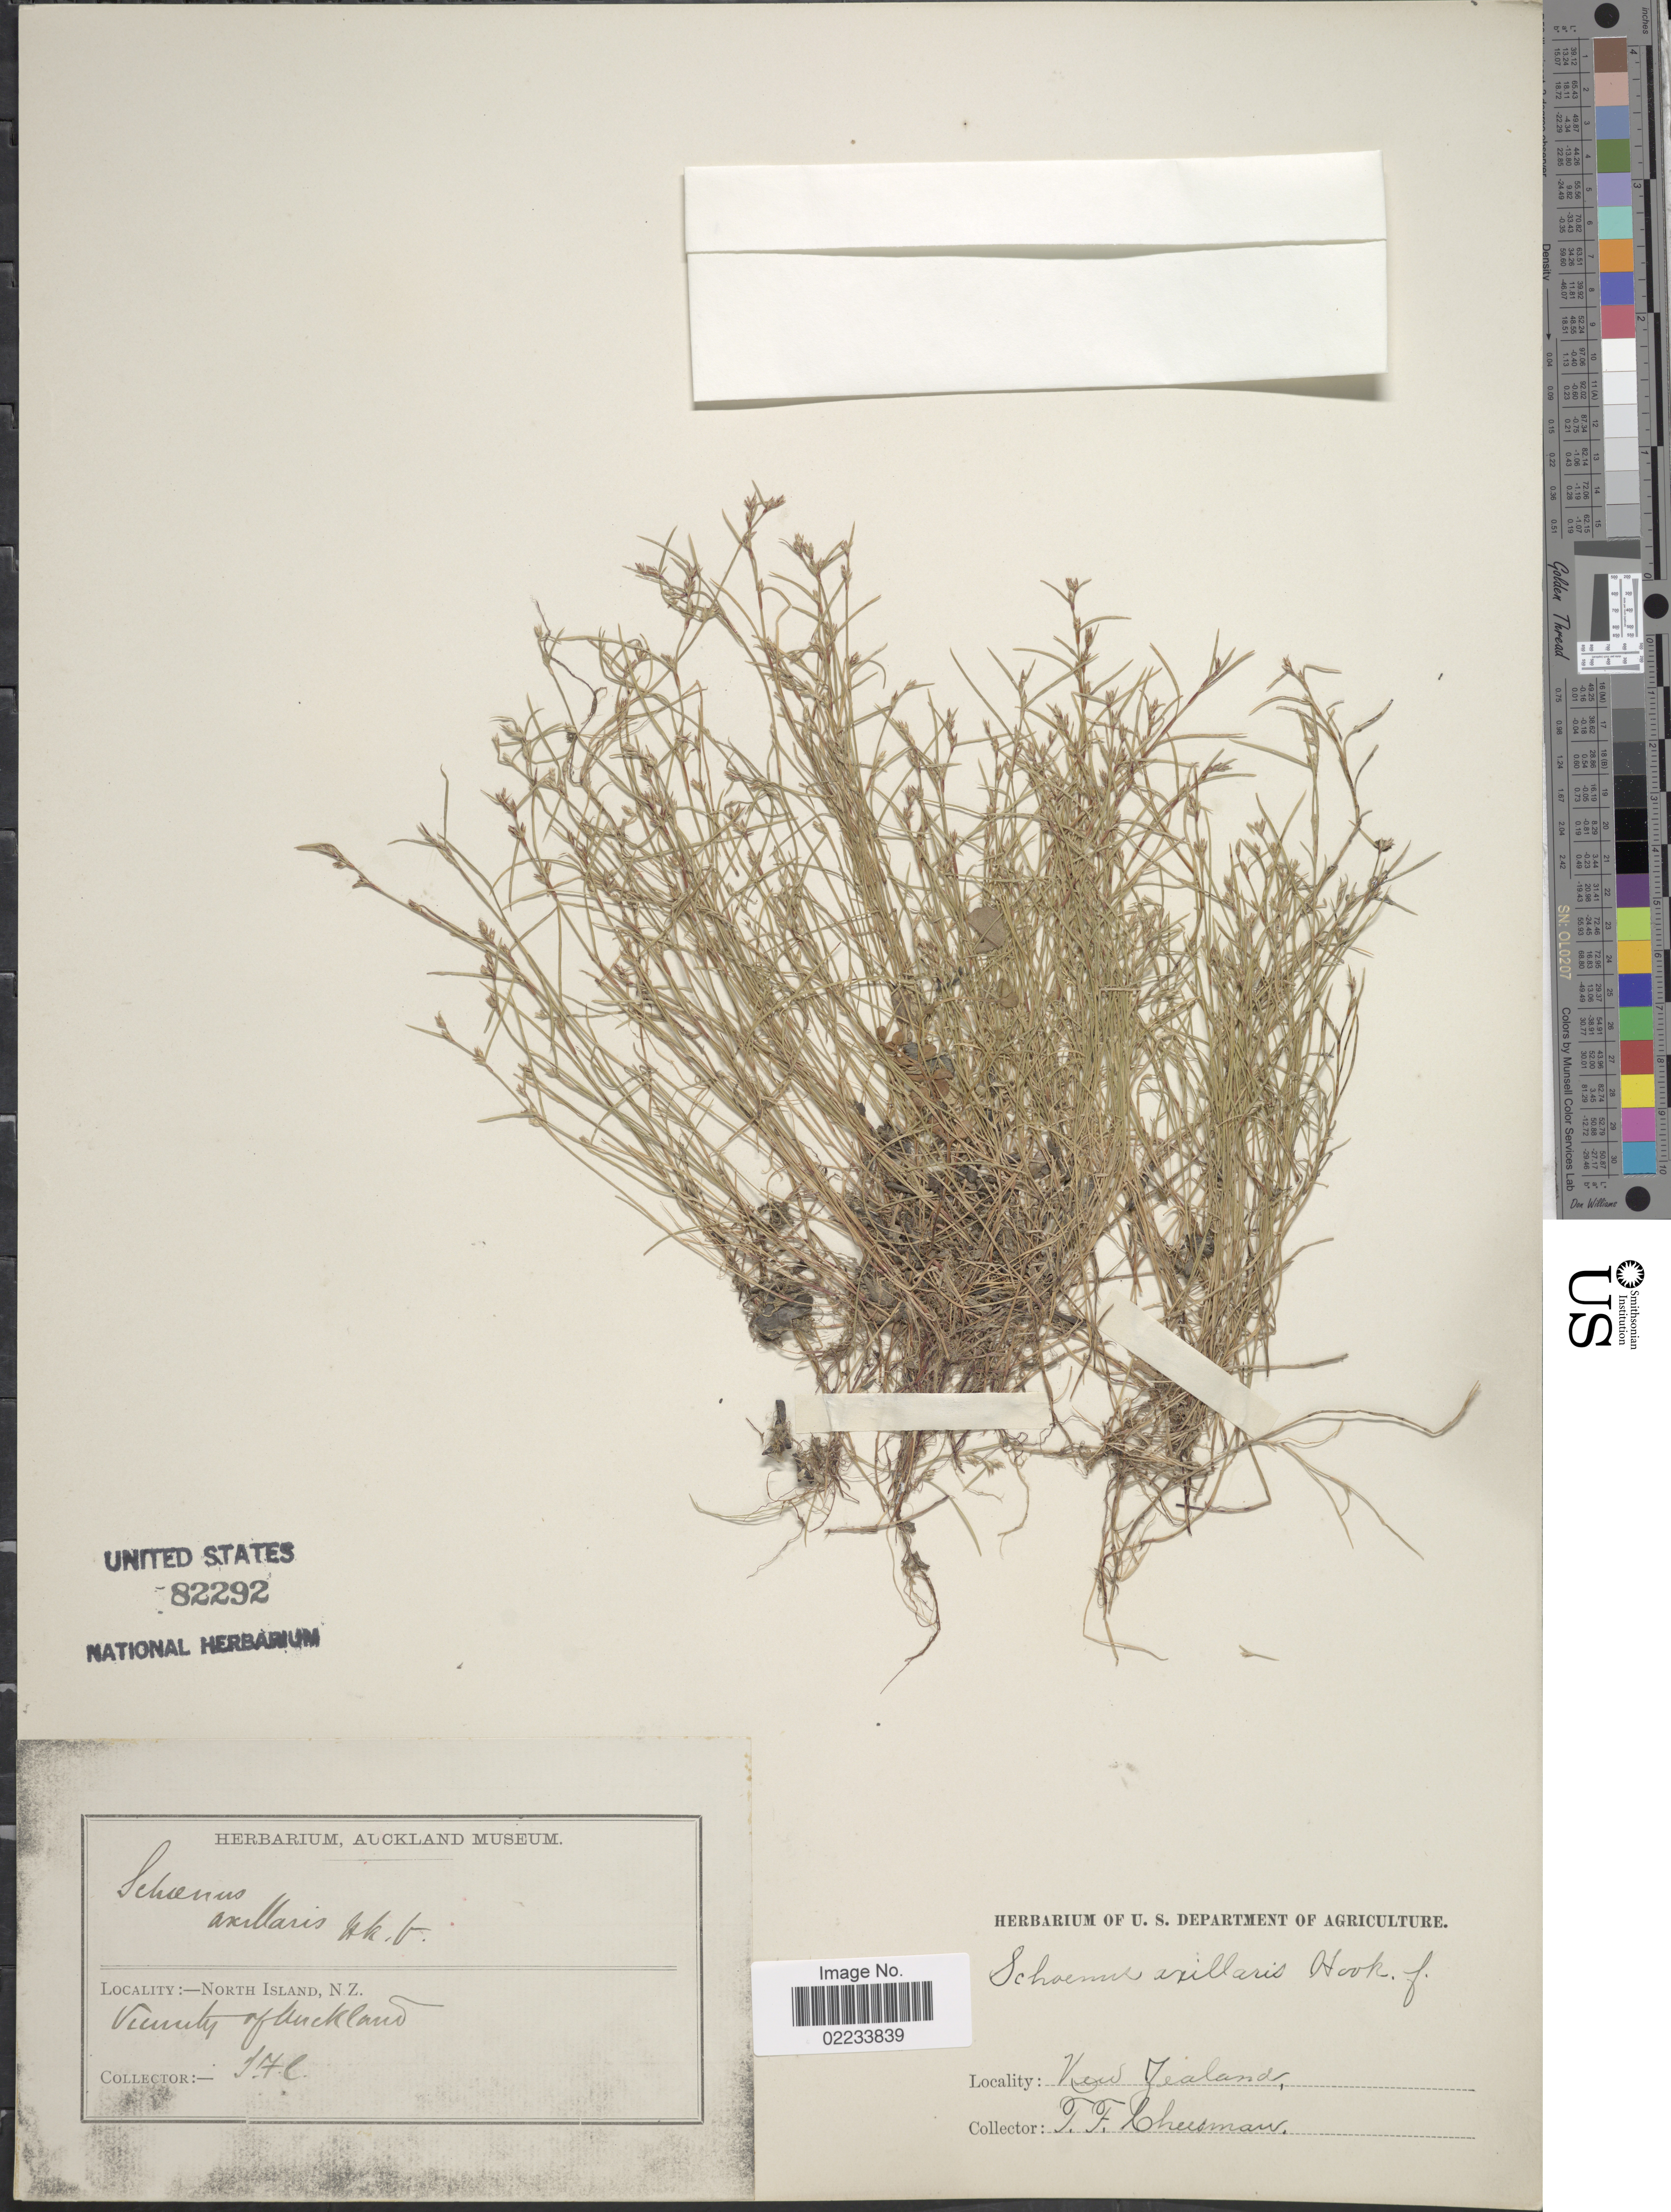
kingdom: Plantae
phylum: Tracheophyta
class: Liliopsida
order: Poales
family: Cyperaceae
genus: Schoenus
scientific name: Schoenus maschalinus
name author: Roem. & Schult.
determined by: Strong, Mark T., (BOT), Smithsonian Institution - National Museum of Natural History (UNITED STATES)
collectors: T. F. Cheeseman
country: New Zealand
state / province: Auckland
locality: North Island, Vicinity of Auckland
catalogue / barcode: US 82292